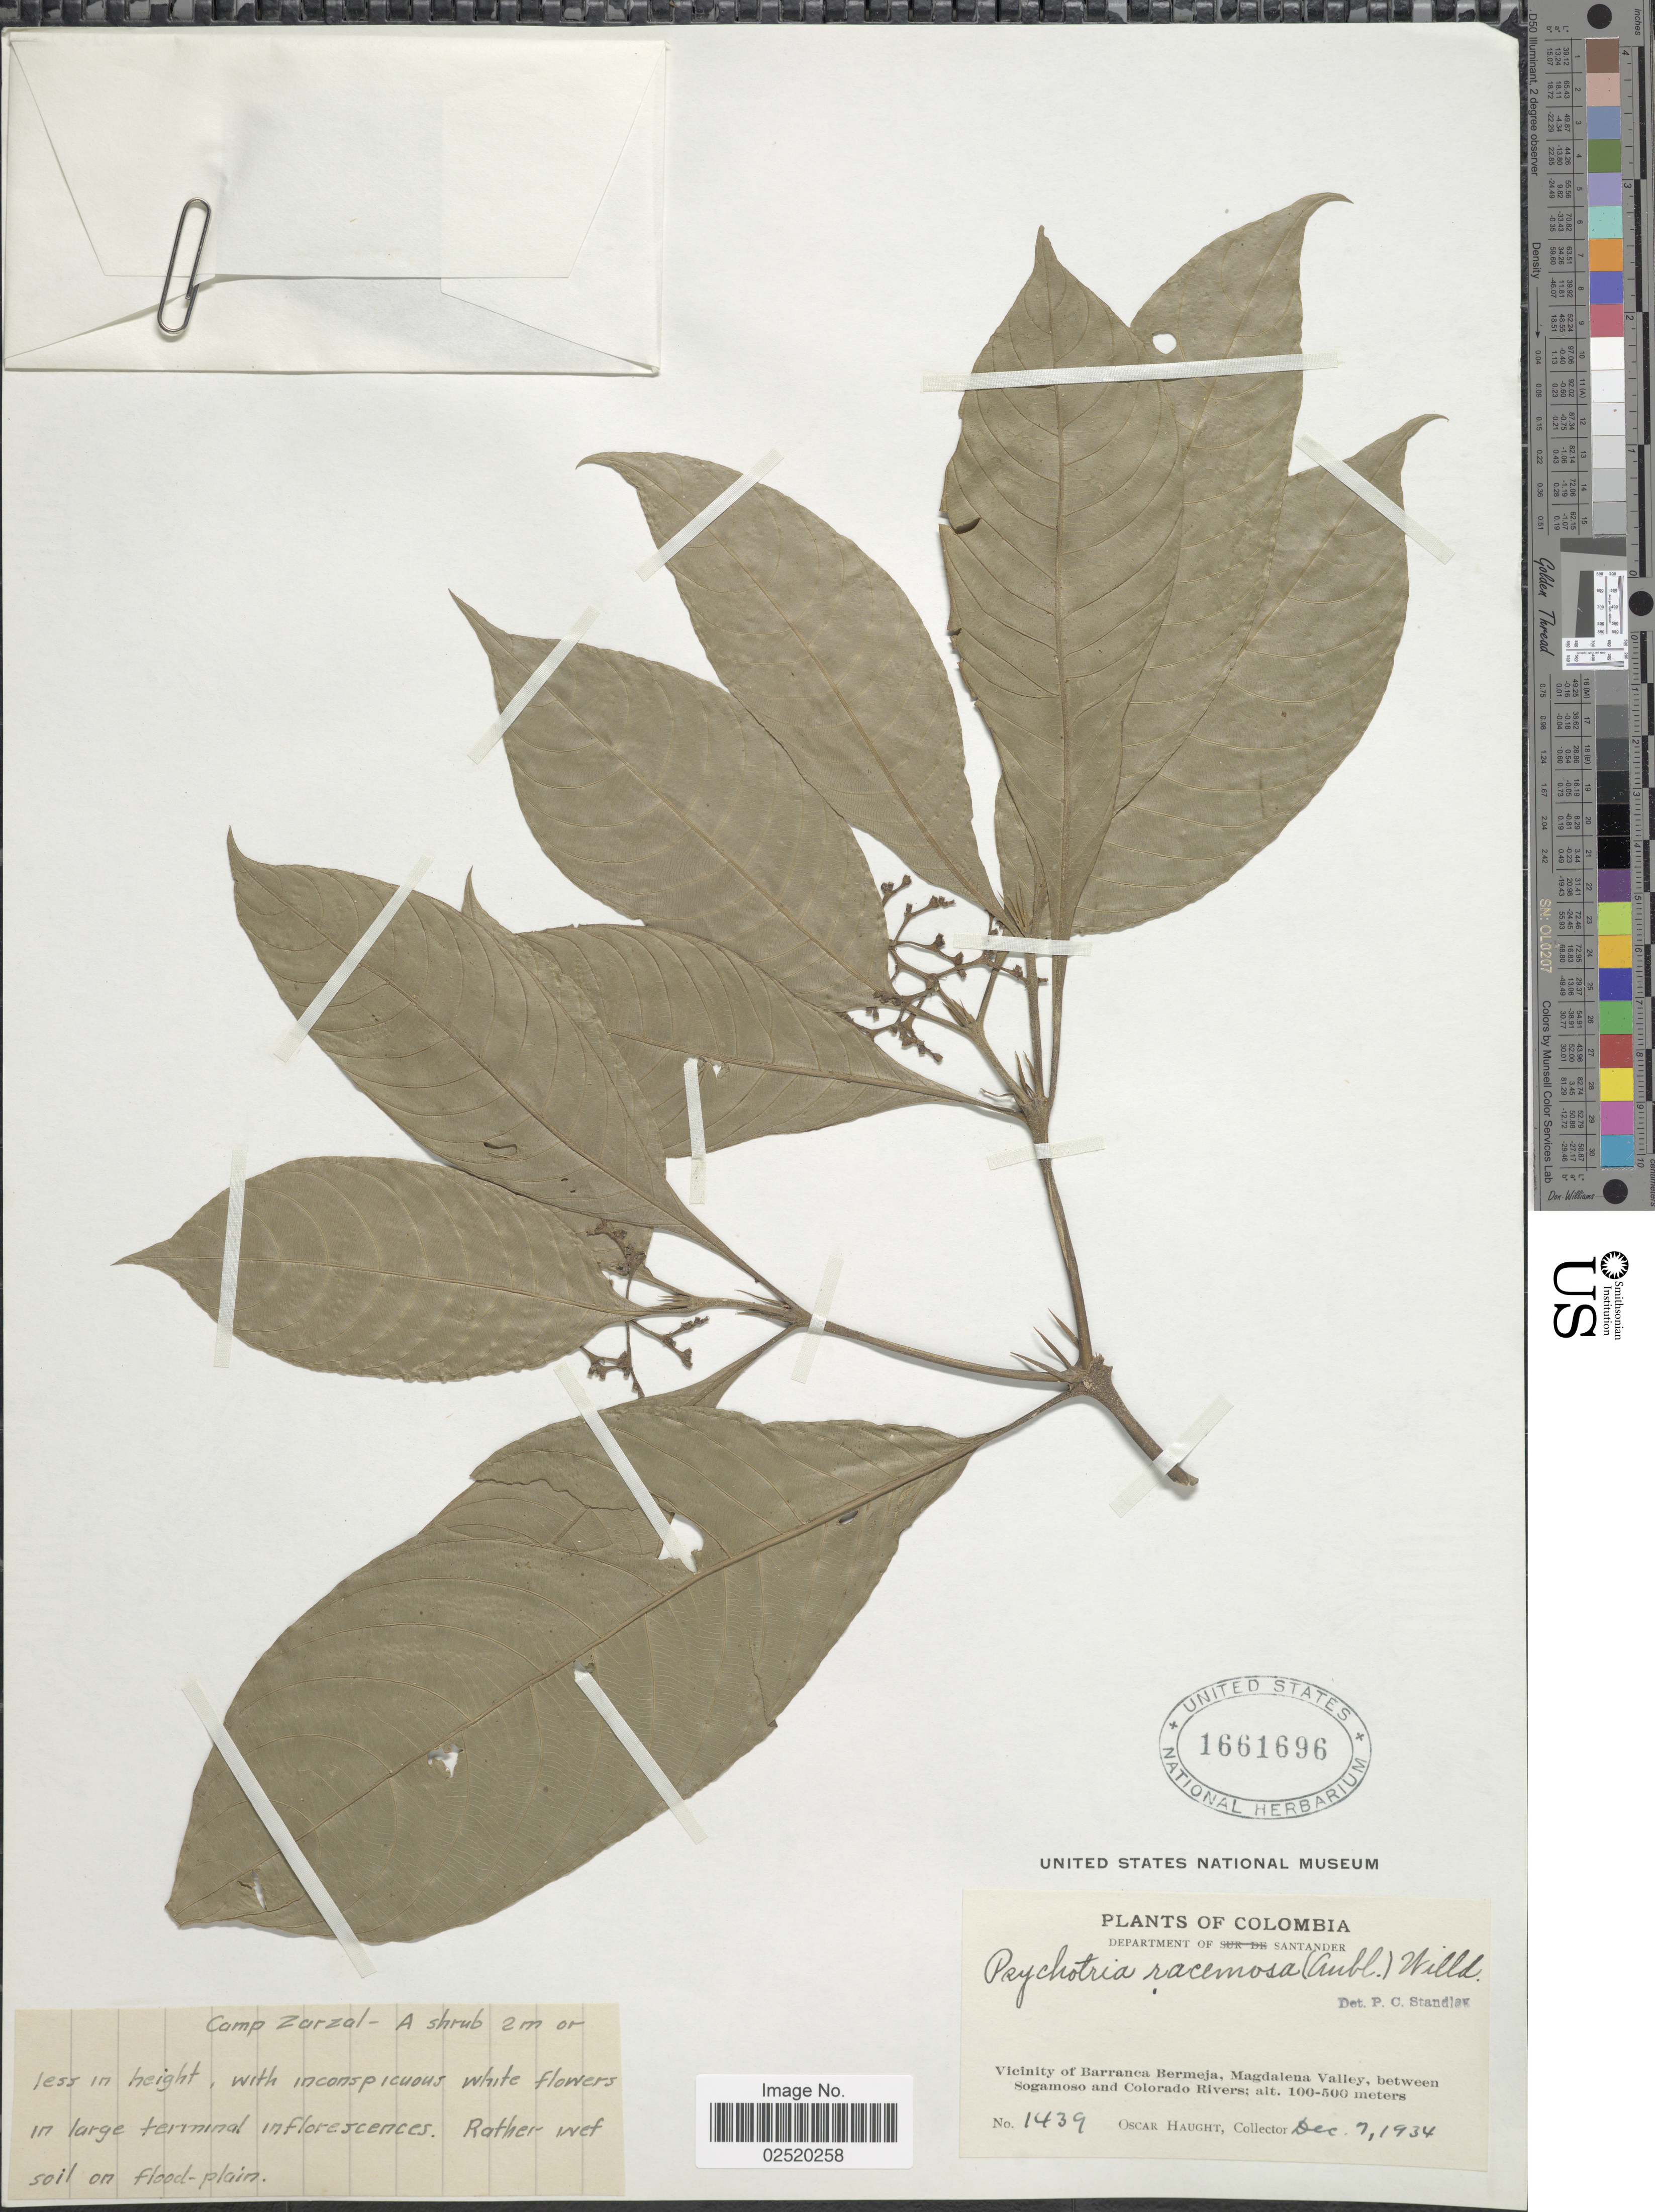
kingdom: Plantae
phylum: Tracheophyta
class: Magnoliopsida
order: Gentianales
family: Rubiaceae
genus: Psychotria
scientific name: Psychotria racemosa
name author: Rich.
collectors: O. L. Haught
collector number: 1439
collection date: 1934-12-07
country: Colombia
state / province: Santander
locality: Department of Santander, Vicinity of Barranca Bermeja, Magdalena Valley, between Sogamoso and Colorado Rivers, Camp Zarzal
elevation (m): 100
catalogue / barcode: US 1661696